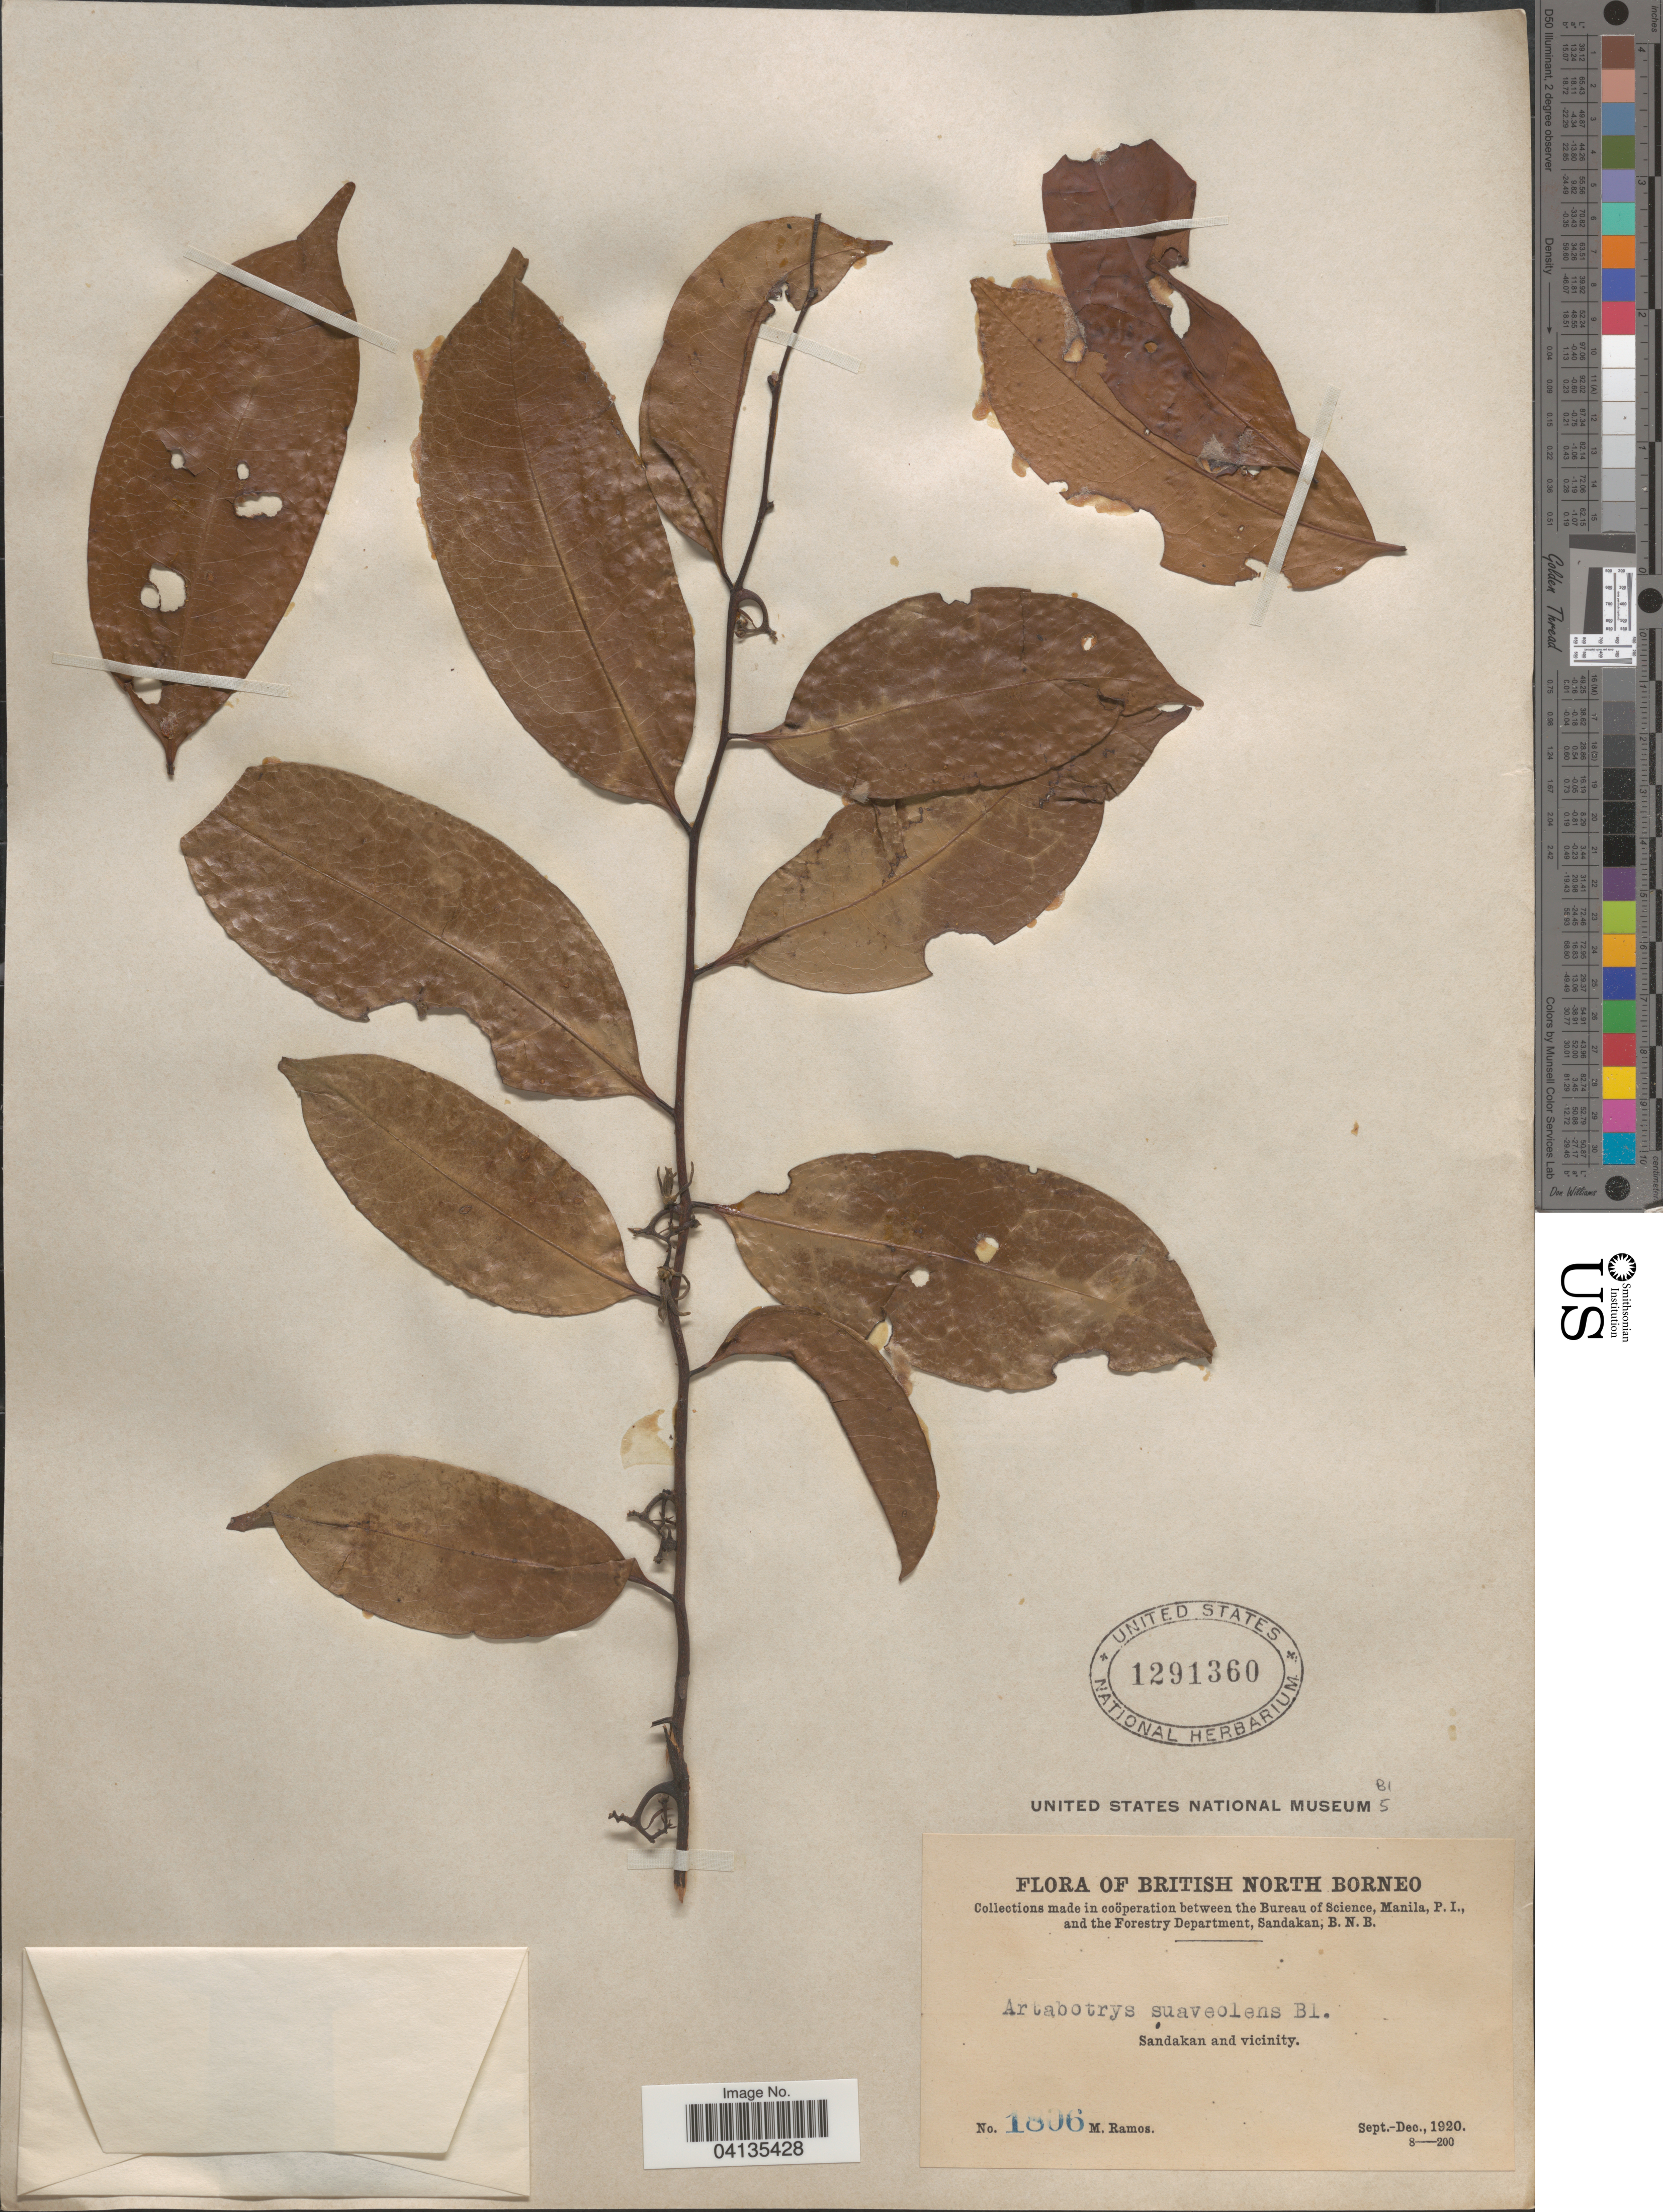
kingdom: Plantae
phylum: Tracheophyta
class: Magnoliopsida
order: Magnoliales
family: Annonaceae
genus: Artabotrys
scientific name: Artabotrys suaveolens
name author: (Blume) Blume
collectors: M. Ramos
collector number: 1806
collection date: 1920-09/1920-12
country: Malaysia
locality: Sandakan and vicinity.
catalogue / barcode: US 1291360